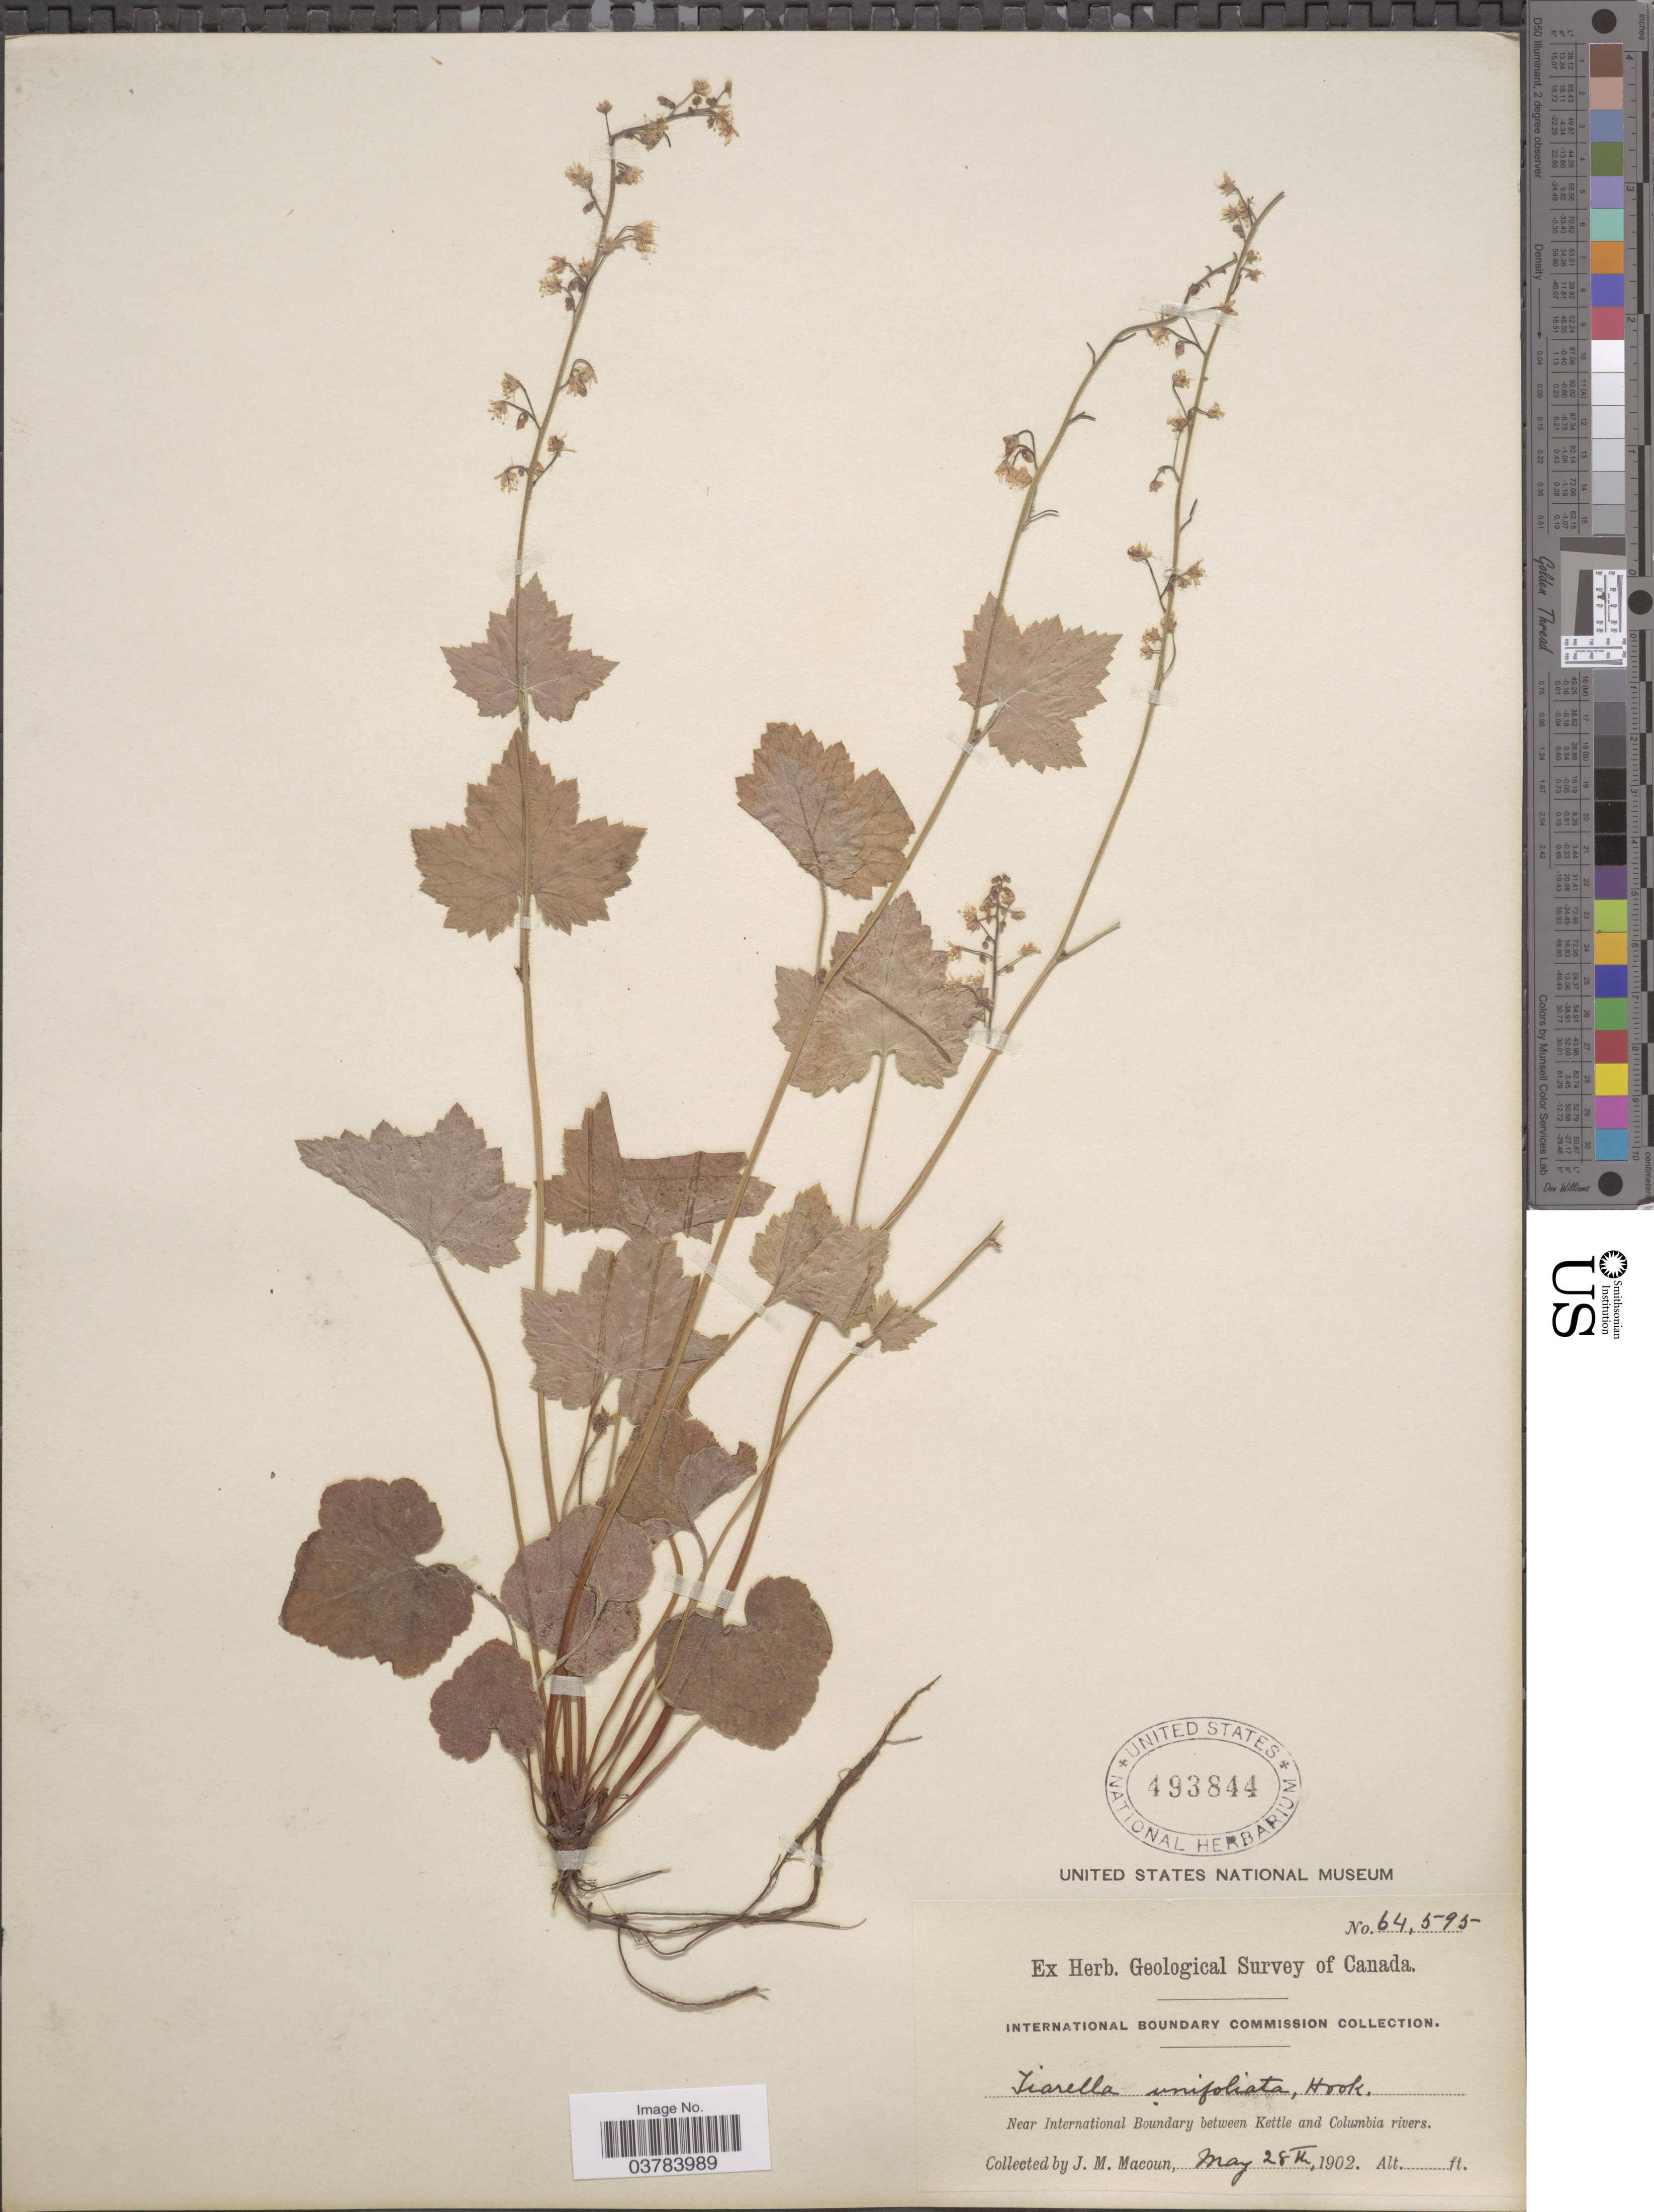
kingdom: Plantae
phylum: Tracheophyta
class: Magnoliopsida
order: Saxifragales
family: Saxifragaceae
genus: Tiarella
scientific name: Tiarella unifoliata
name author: Hook.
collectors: J. M. Macoun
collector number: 64595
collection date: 1902-05-28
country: Canada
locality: Geological Survey of Canada. Near International Boundary between Kettle and Columbia rivers.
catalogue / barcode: US 493844